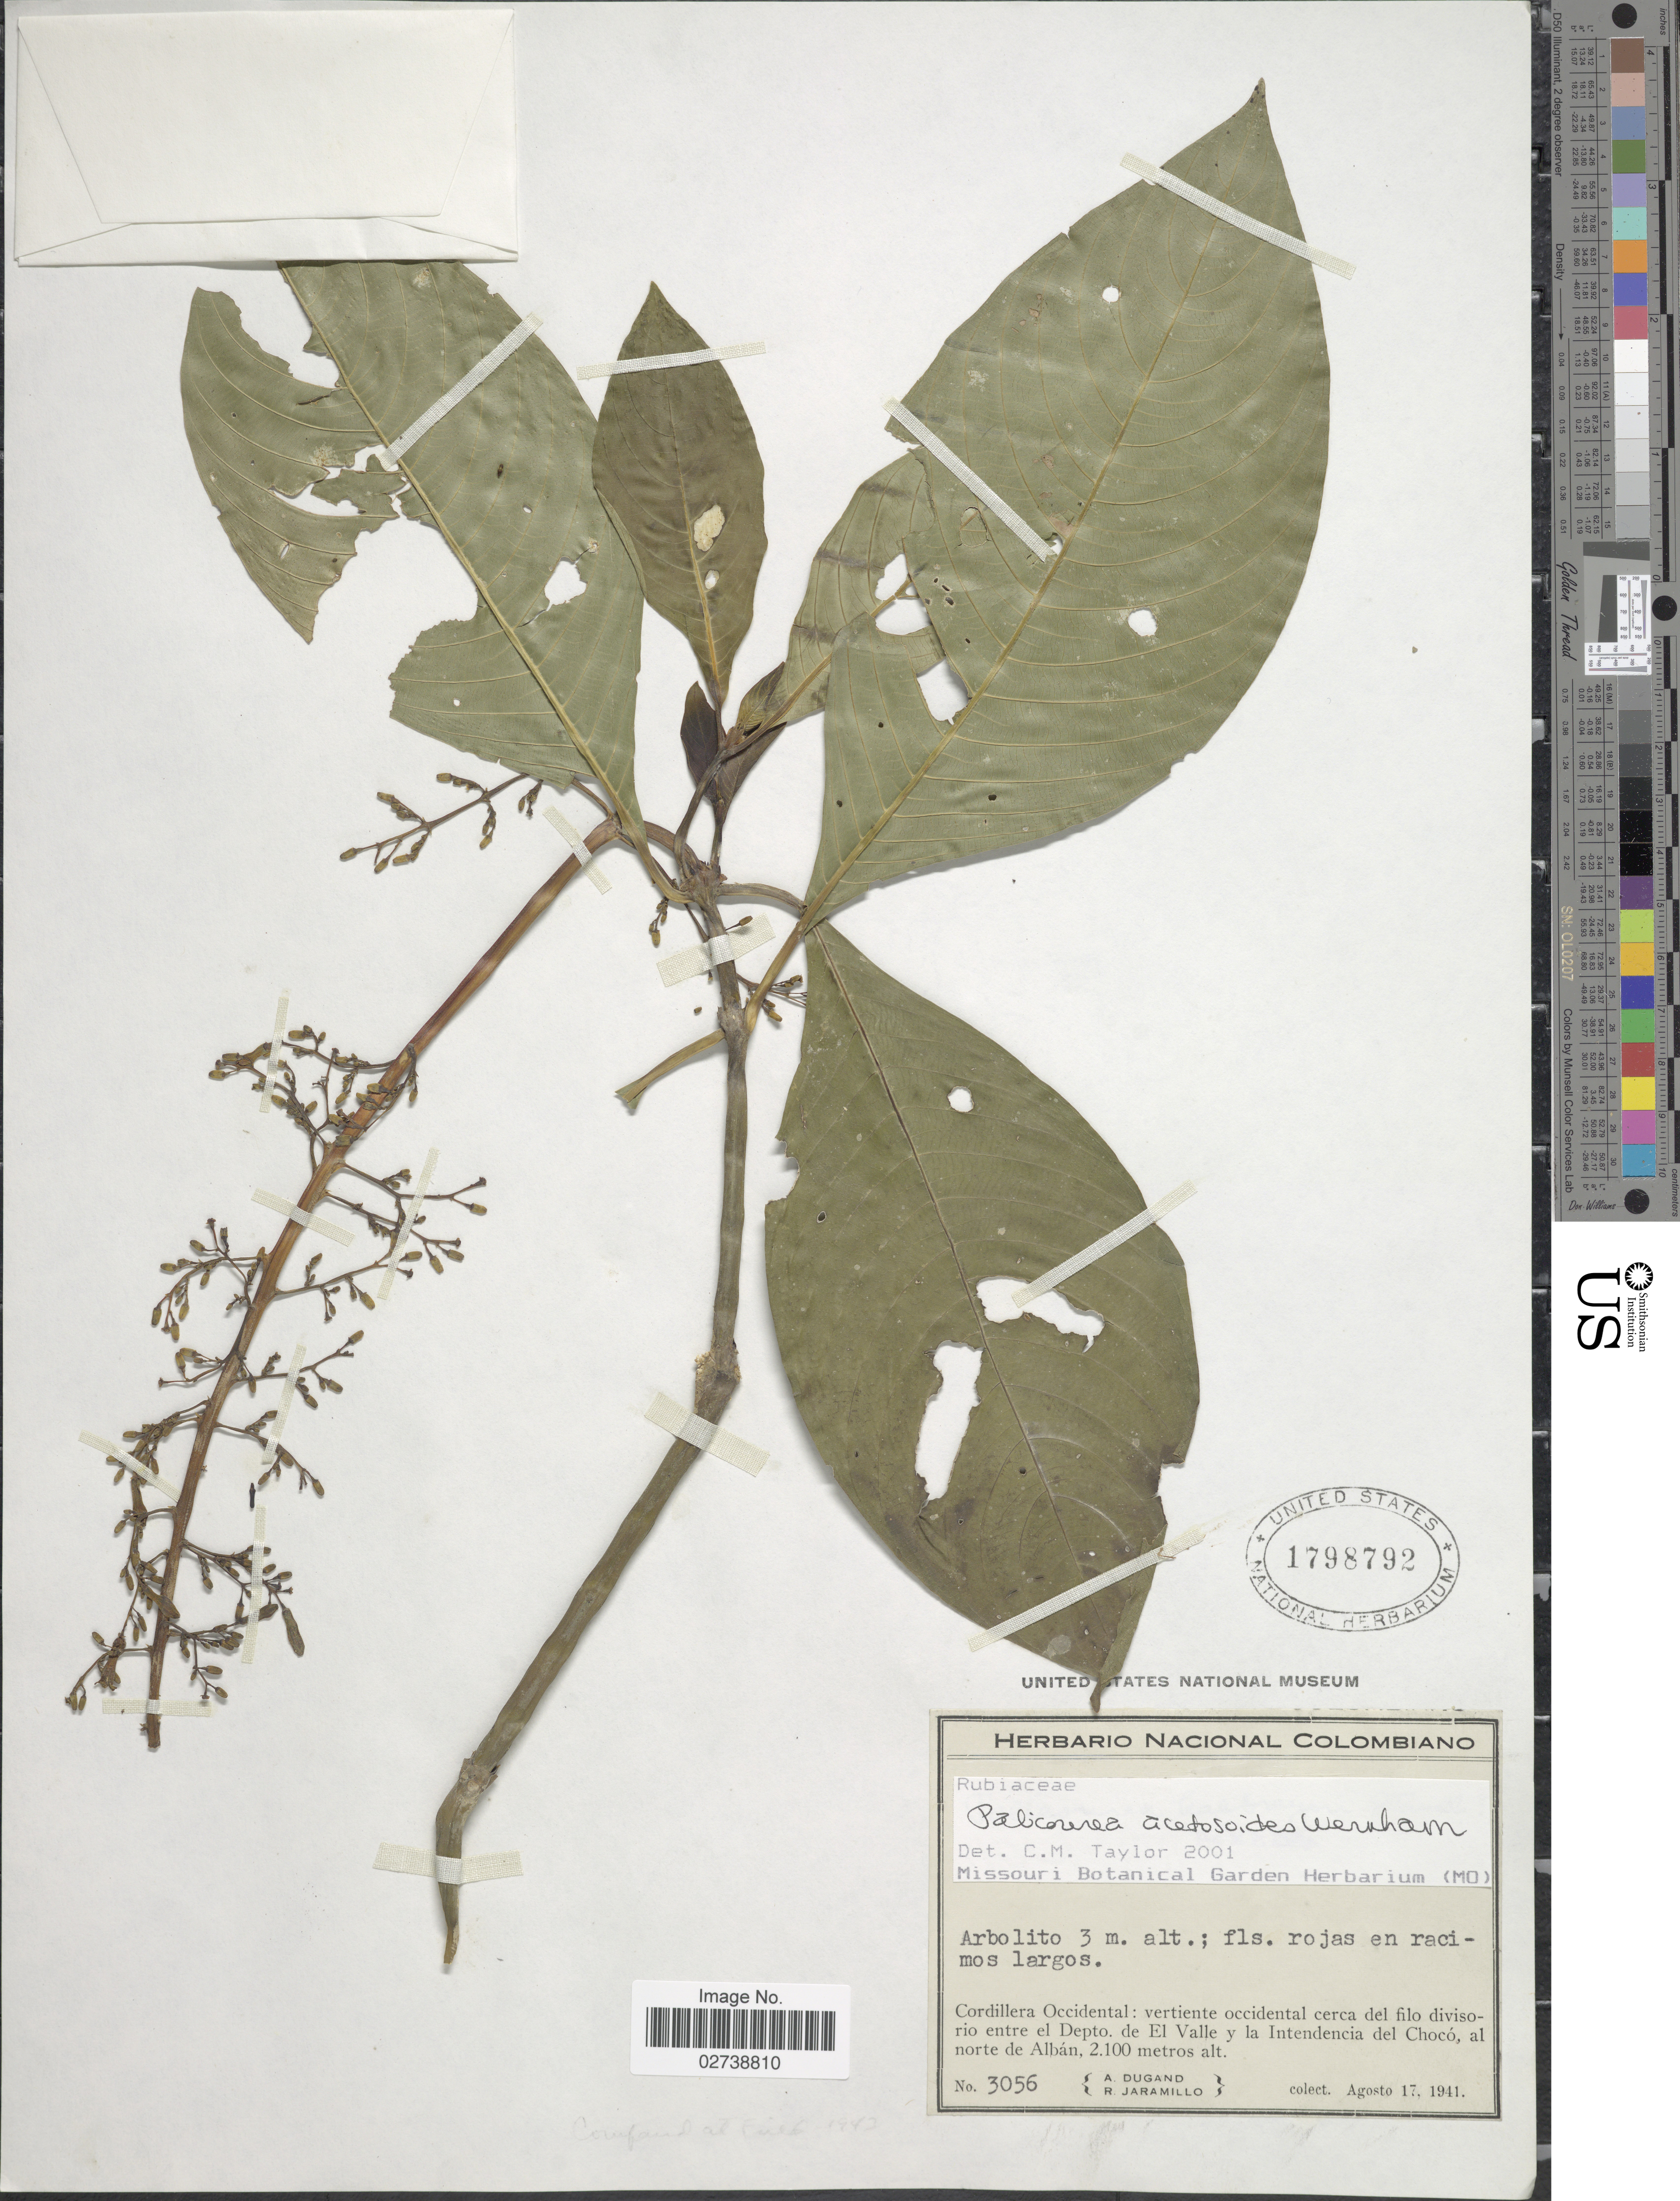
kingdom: Plantae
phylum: Tracheophyta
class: Magnoliopsida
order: Gentianales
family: Rubiaceae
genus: Palicourea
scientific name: Palicourea acetosoides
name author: Wernham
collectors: A. Dugand & R. Jaramillo M.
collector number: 3056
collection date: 1941-08-17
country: Colombia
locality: Cordillera Occidental: vertiente occidental cerca del filo divisorio entre el Depto de El Valle y La Intendncia del Chocó, al norte de Albán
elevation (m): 2100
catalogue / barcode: US 1798792